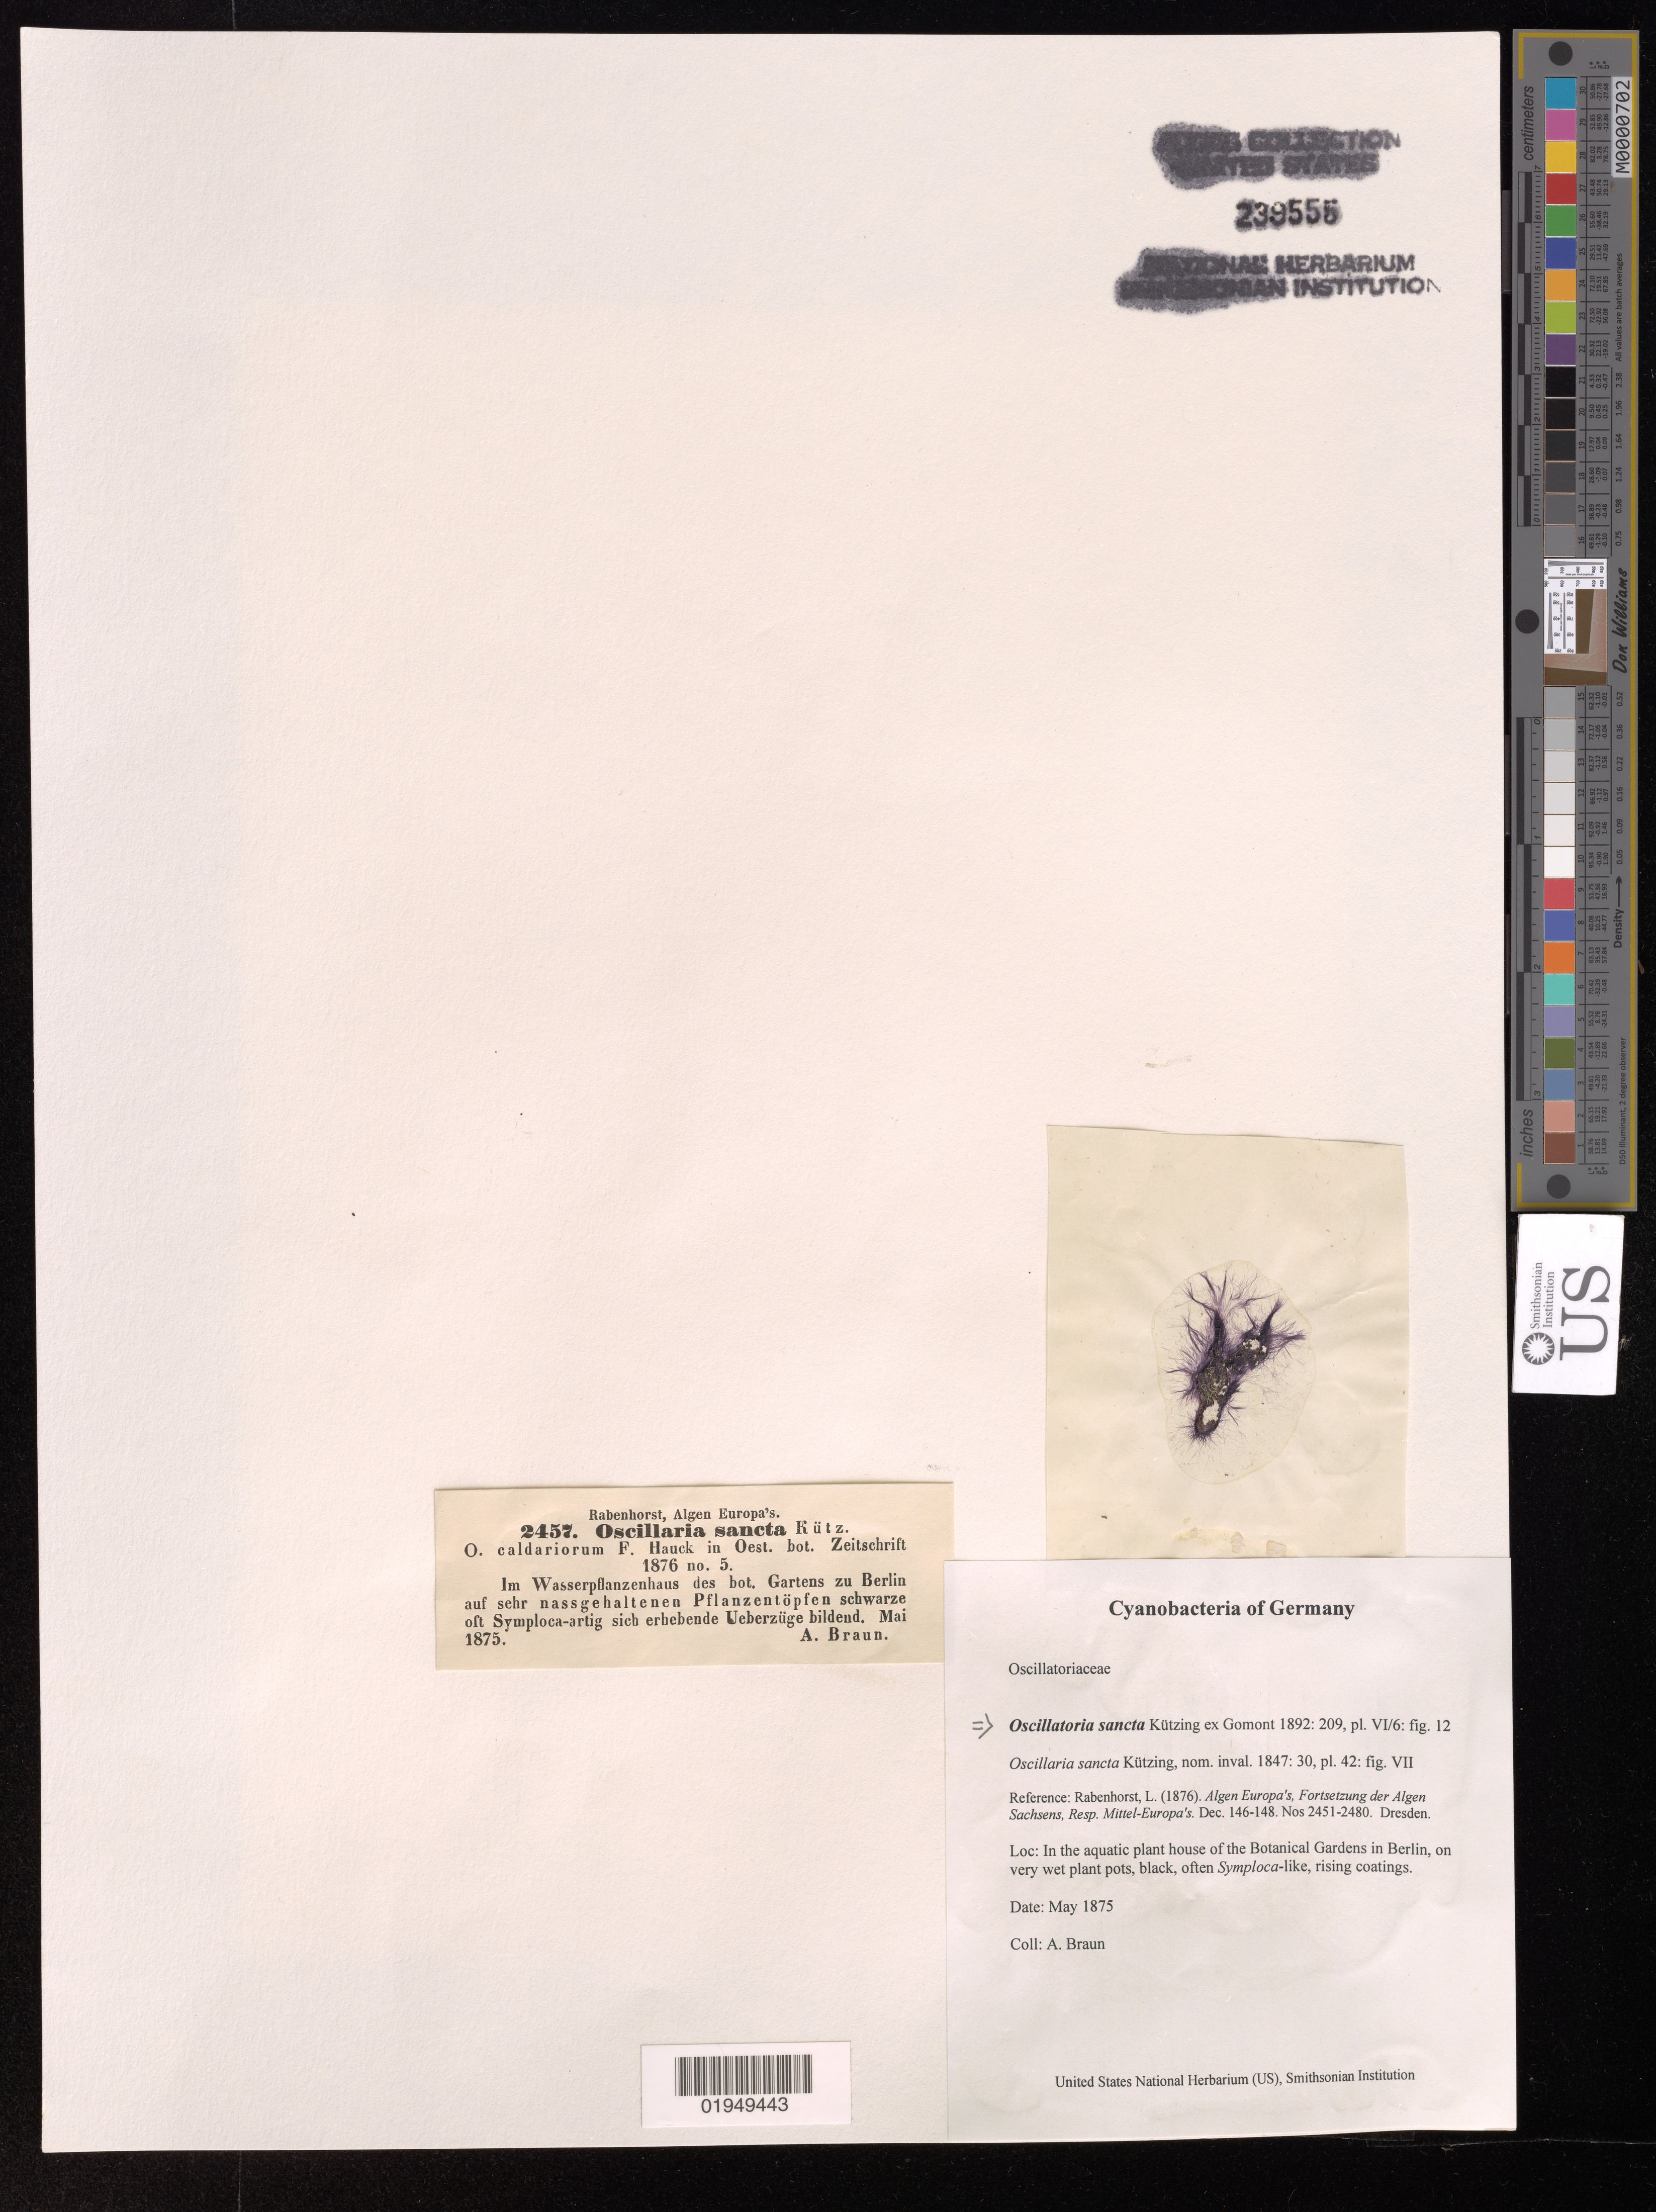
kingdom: Bacteria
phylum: Cyanobacteria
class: Cyanobacteriia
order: Cyanobacteriales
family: Oscillatoriaceae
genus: Oscillatoria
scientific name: Oscillatoria sancta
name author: Kütz.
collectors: A. Braun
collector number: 2457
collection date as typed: May 1875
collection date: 1875-05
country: Germany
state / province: Berlin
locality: Berlin Botanical Gardens.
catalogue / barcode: US 239555